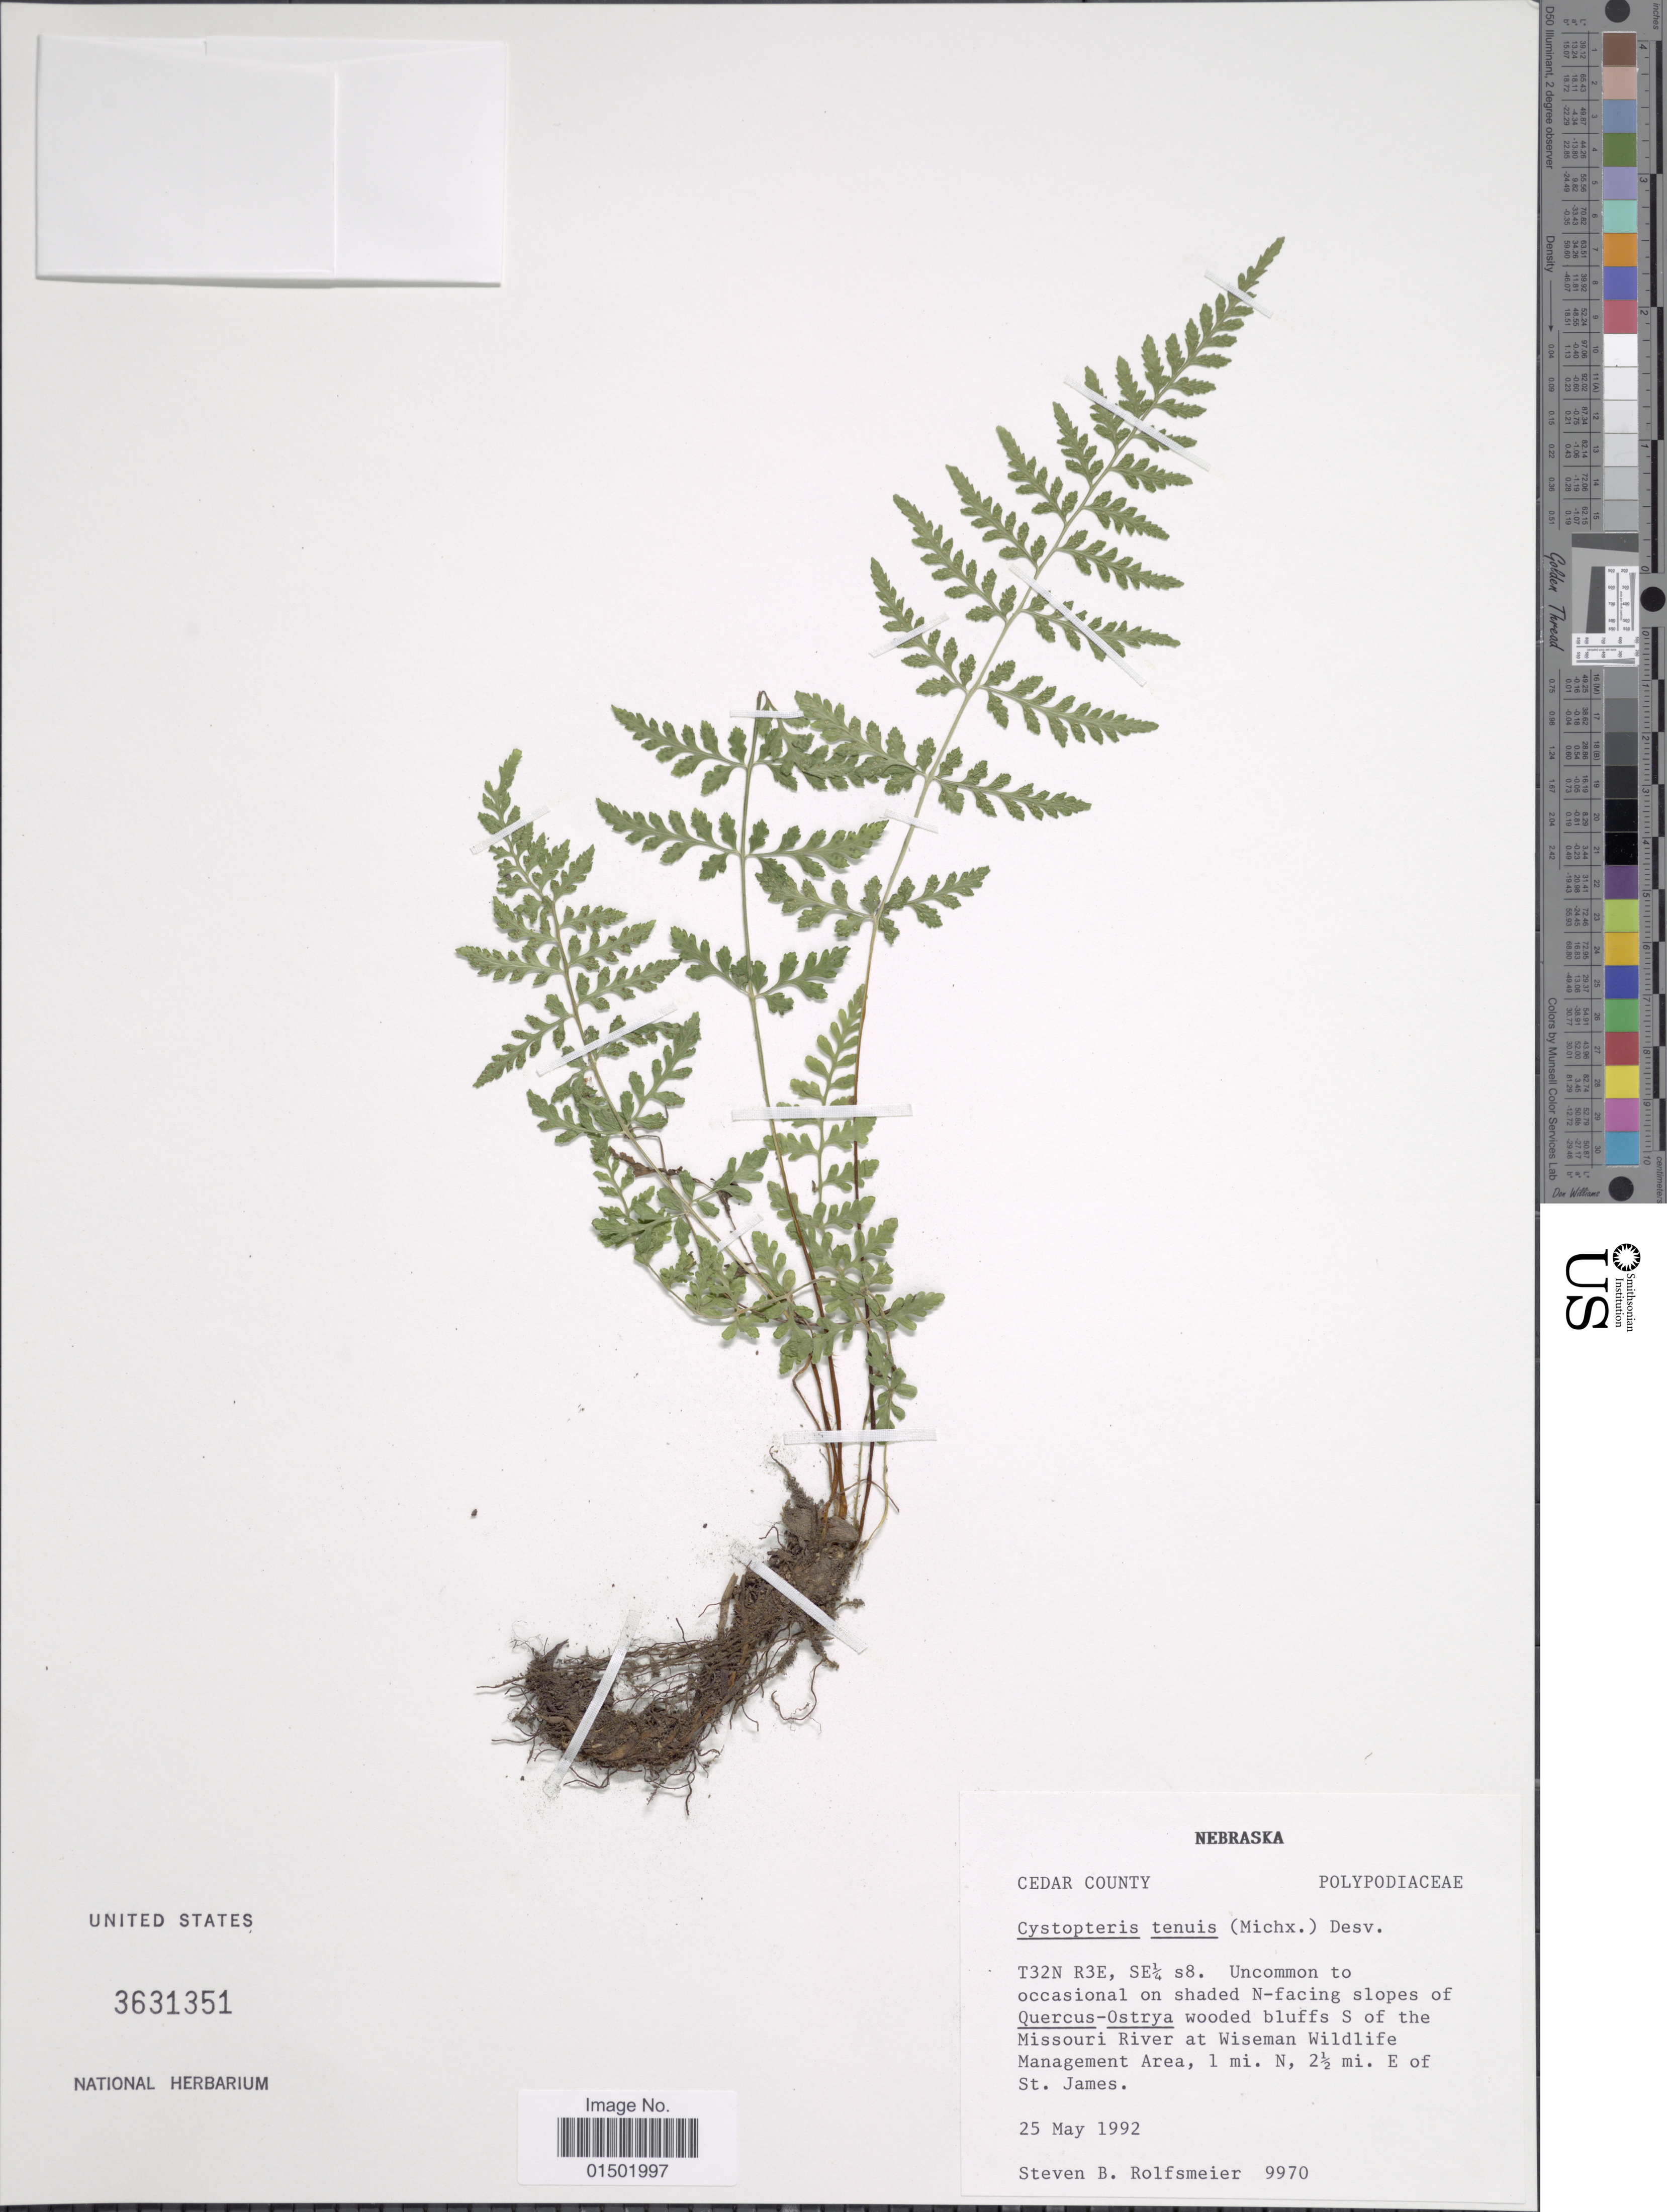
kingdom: Plantae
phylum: Tracheophyta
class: Polypodiopsida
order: Polypodiales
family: Cystopteridaceae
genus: Cystopteris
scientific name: Cystopteris tenuis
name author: (Michx.) Desv.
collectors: S. Rolfsmeier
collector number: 9970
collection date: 1992-05-25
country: United States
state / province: Nebraska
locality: Cedar County. T32N R3E, SE1/4 s8. Uncommon to occasional on shaded N-facing slopes of Quercus-Ostrya wooded bluffs S of the Missouri River at Wiseman Wildlife Management Area, 1 mi. N, 2 1/2 mi. E of St. James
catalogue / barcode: US 363151